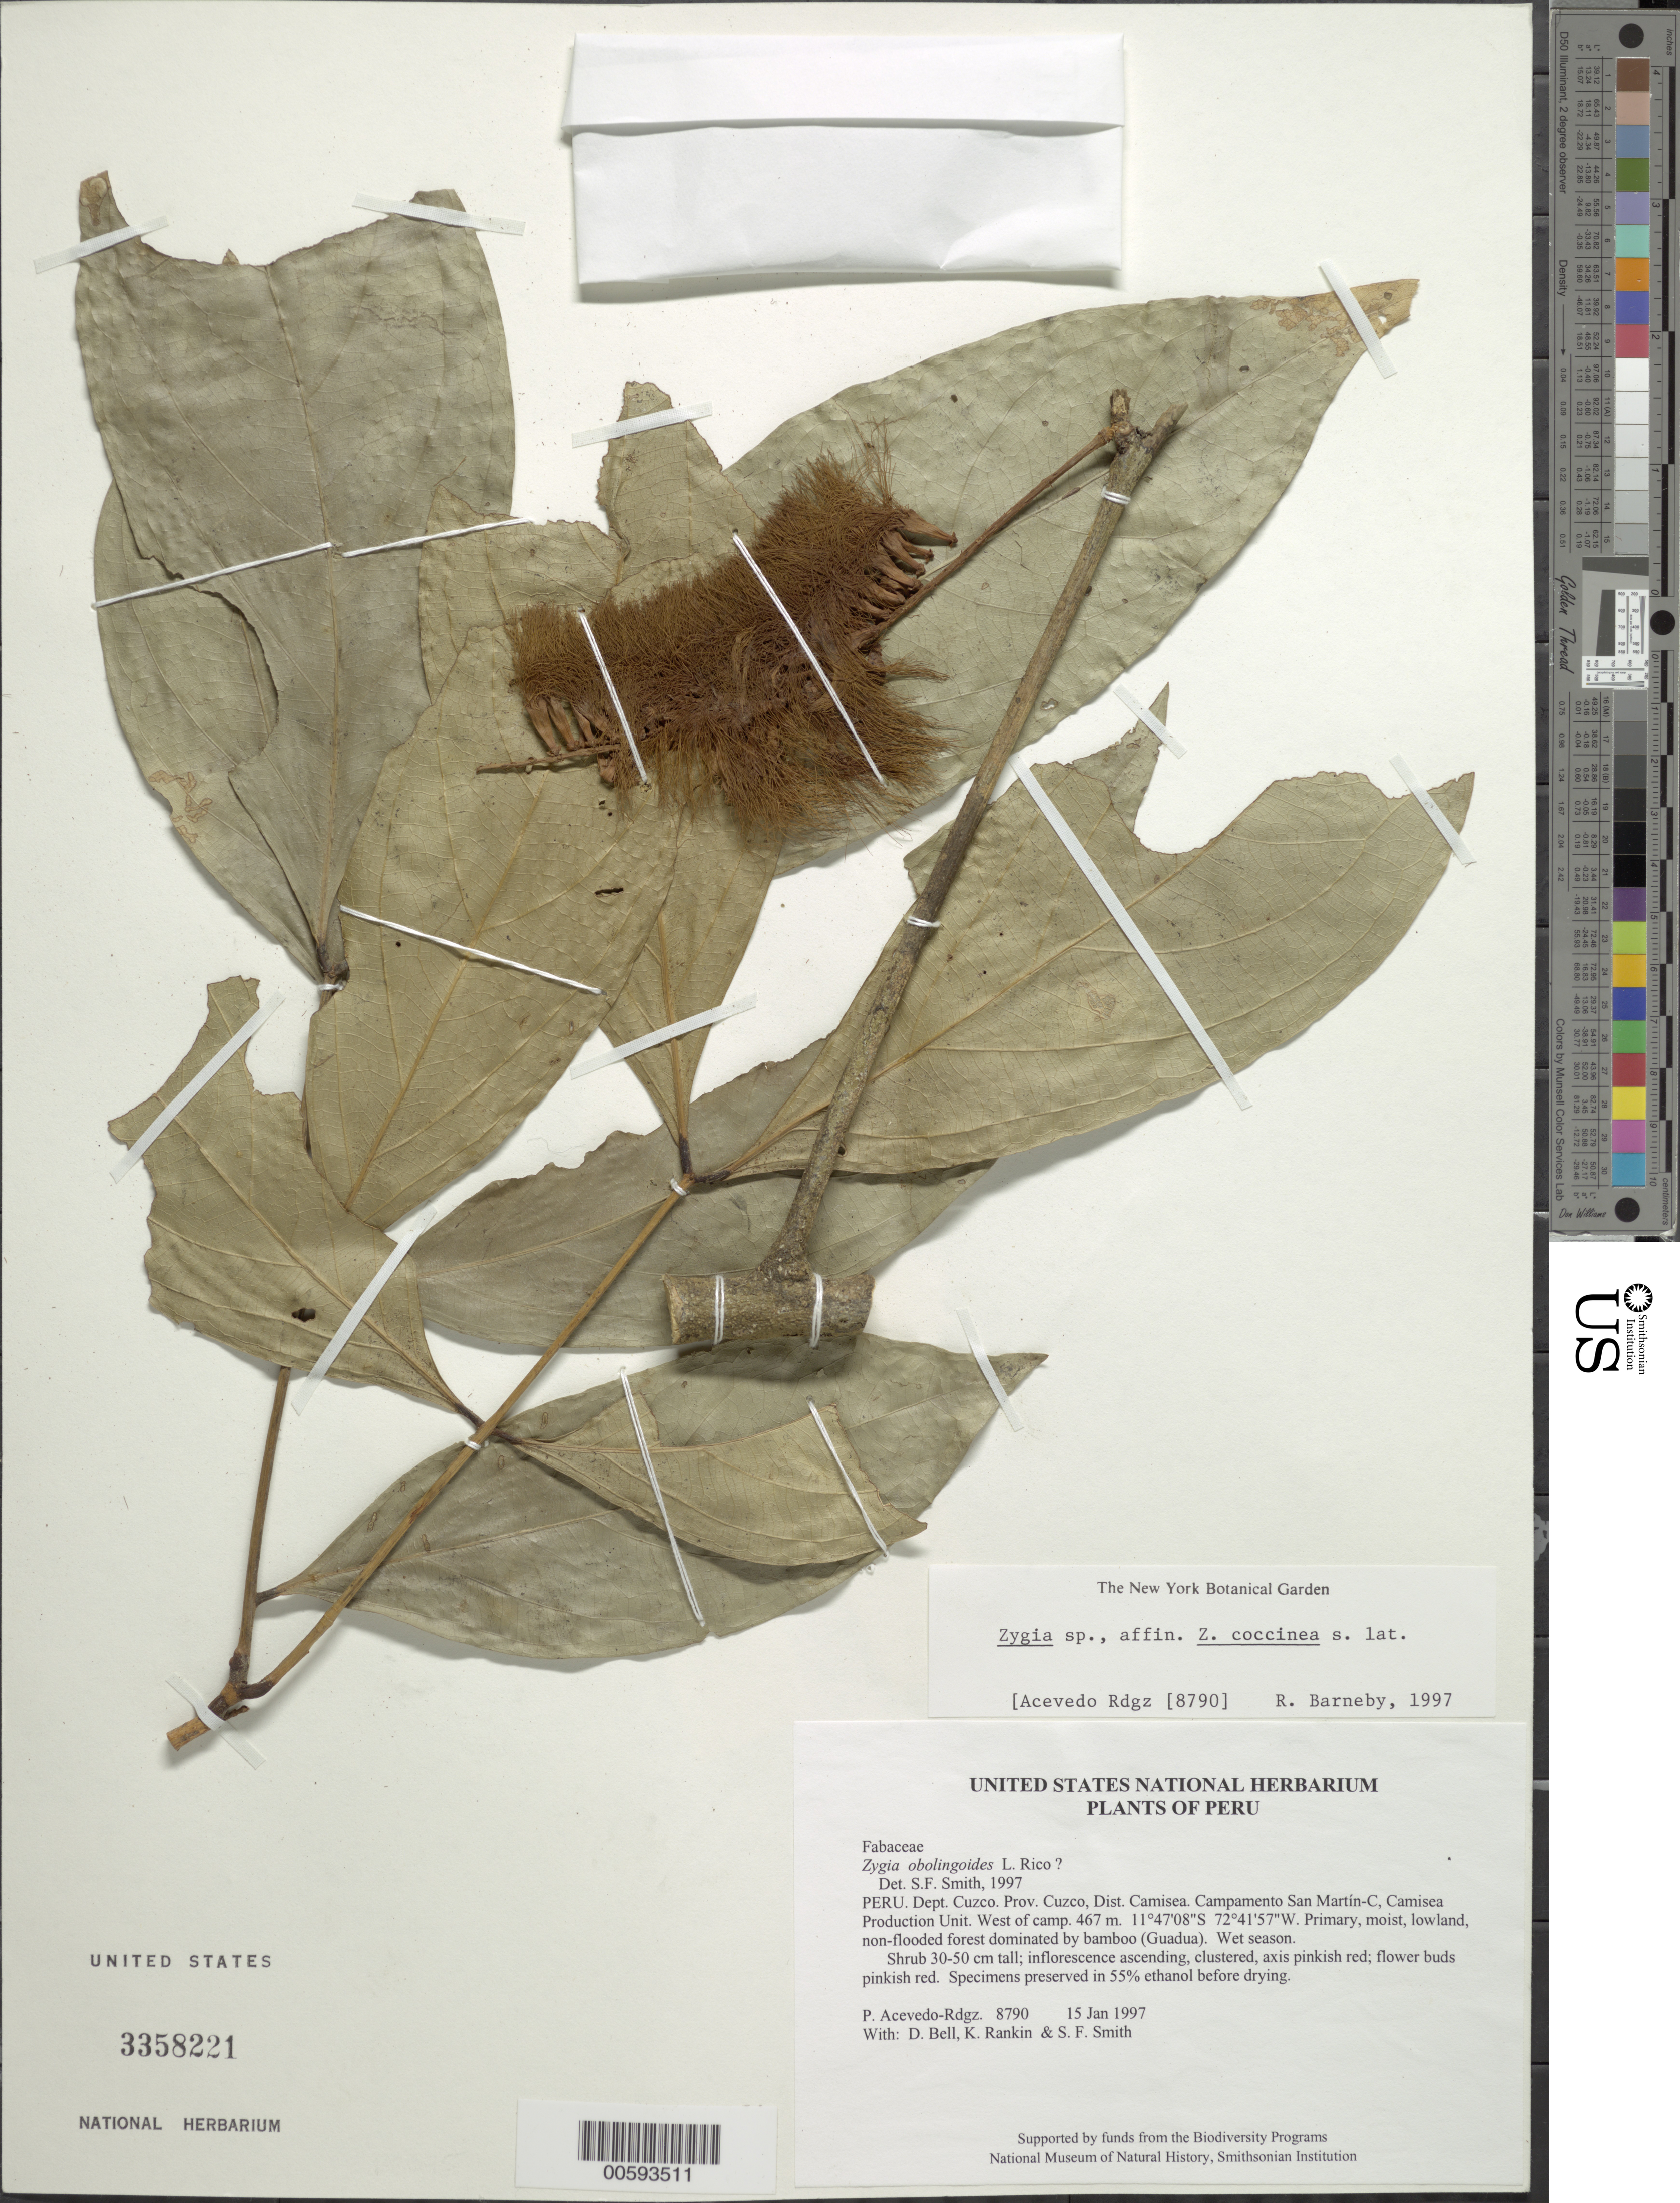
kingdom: Plantae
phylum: Tracheophyta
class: Magnoliopsida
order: Fabales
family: Fabaceae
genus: Zygia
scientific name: Zygia coccinea var. coccinea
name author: (G. Don) L. Rico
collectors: P. Acevedo-Rodr., D. A. Bell, K. B. Rankin & S.F. Smith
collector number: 8790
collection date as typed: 15 Jan 1997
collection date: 1997-01-15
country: Peru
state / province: Cusco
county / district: Cusco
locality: Districto Camisea, Campamento San Martín-C, Camisea Production Unit. West of camp.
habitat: Primary, moist, lowland, non-flooded forest dominated by bamboo (Guadua). Wet season.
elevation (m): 467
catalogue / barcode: US 3358221